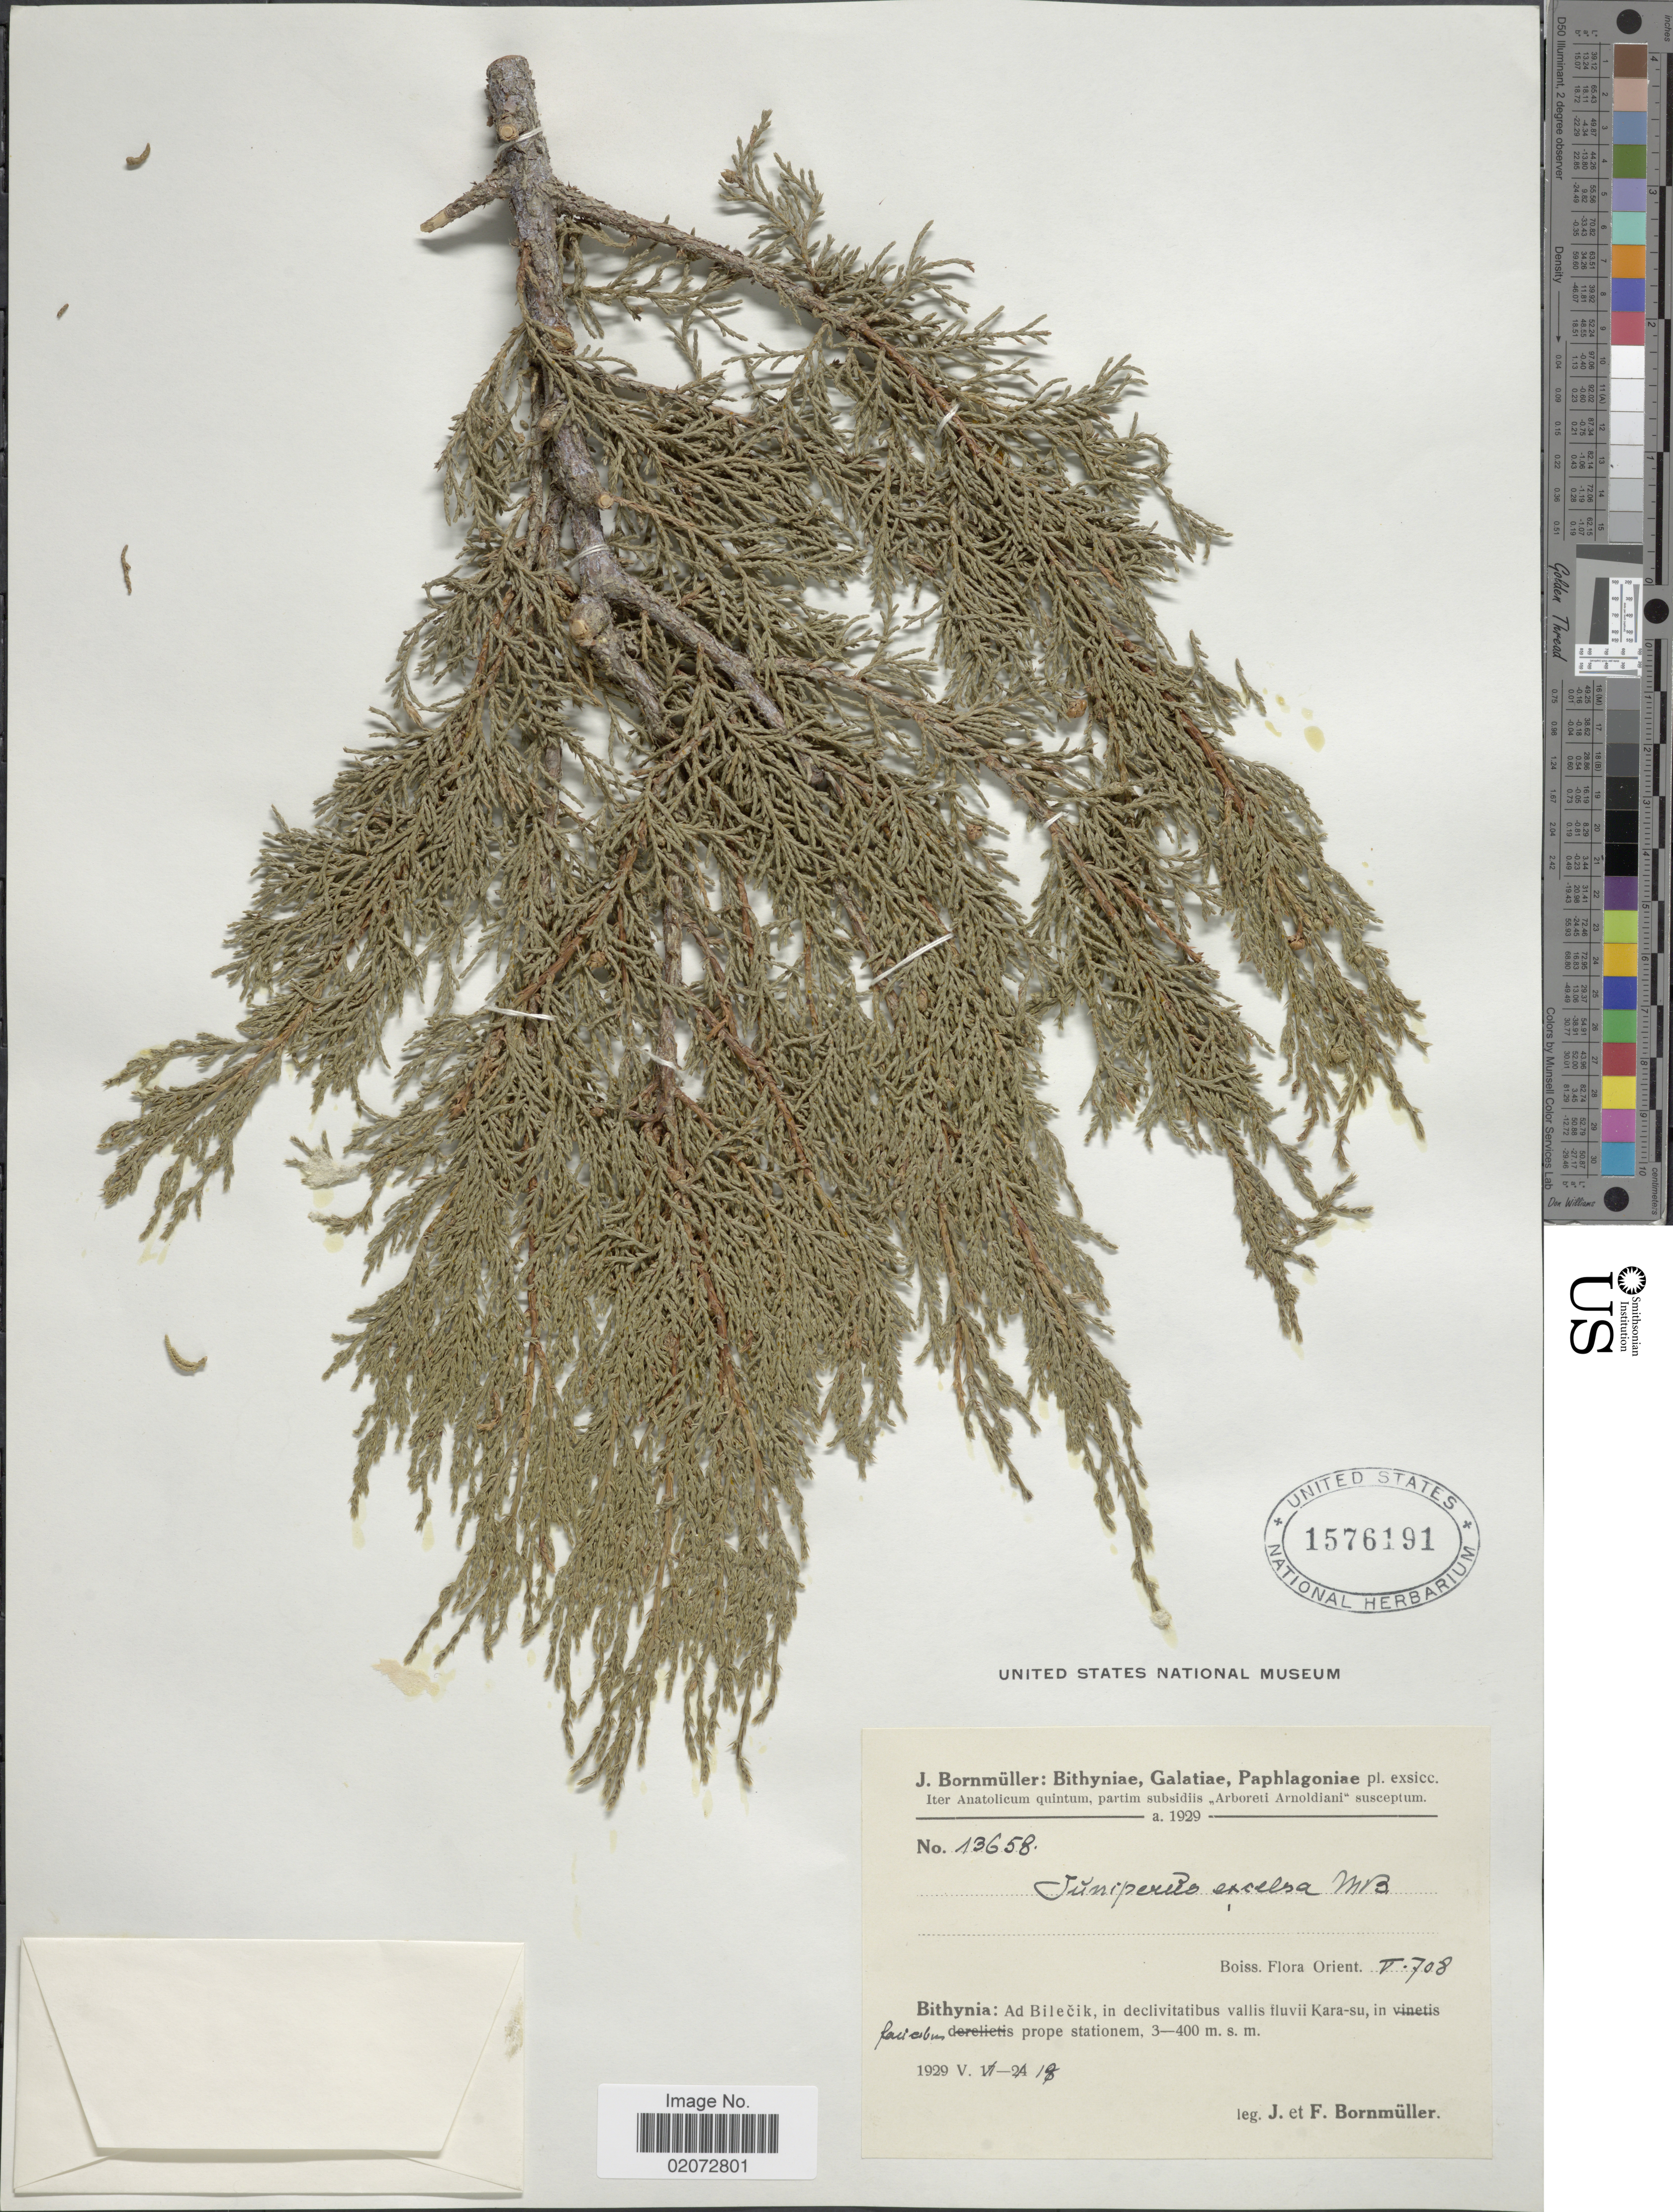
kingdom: Plantae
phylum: Tracheophyta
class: Pinopsida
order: Pinales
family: Cupressaceae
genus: Juniperus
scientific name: Juniperus excelsa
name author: M. Bieb.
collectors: J. Bornmüller & F. Bornmüller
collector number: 13658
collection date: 1929-05-18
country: Romania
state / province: Galati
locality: Bithyniae, Galatiae, Paphlagoniae, Bithynia: Ad Bilecik, in declivitatibus vallis fluvii Kara-su, in [Foreign script] prope stationem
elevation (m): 300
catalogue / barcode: US 1576191